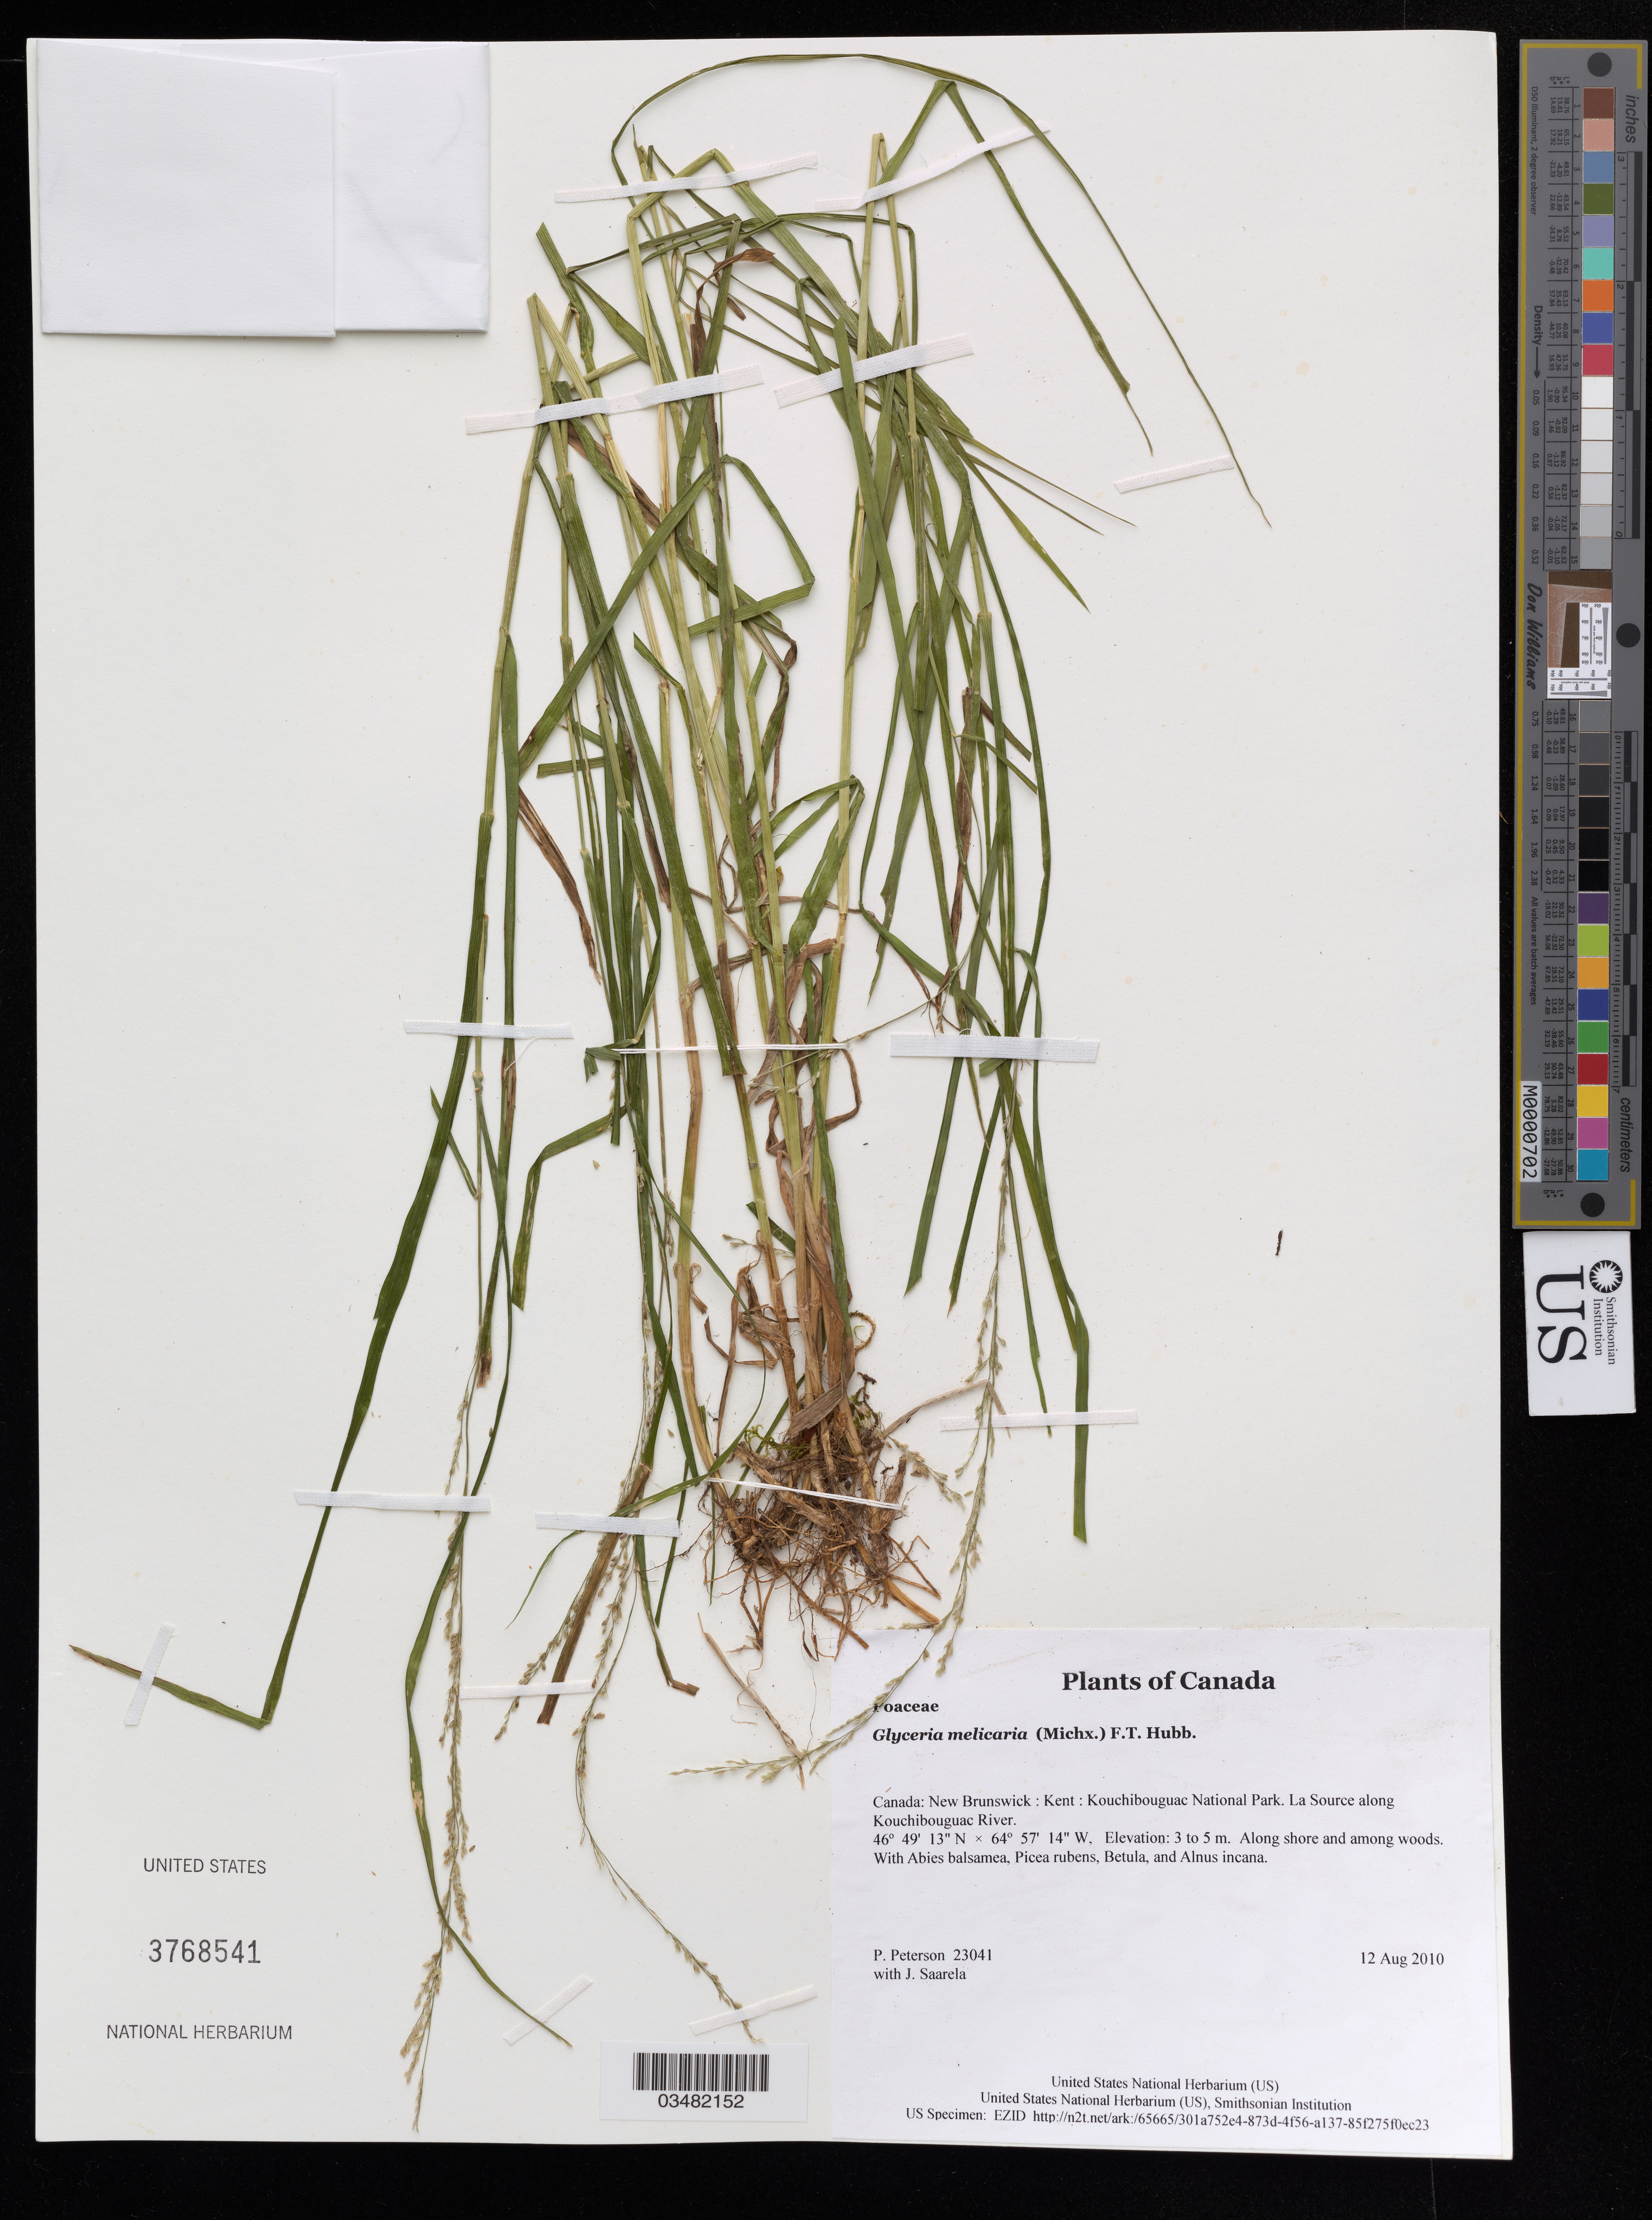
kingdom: Plantae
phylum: Tracheophyta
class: Liliopsida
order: Poales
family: Poaceae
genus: Glyceria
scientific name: Glyceria melicaria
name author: (Michx.) F.T. Hubb.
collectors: P. M. Peterson & J. Saarela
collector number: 23041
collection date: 2010-08-12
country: Canada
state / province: New Brunswick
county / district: Kent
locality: Kouchibouguac National Park. La Source along Kouchibouguac River.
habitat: Along shore and among woods.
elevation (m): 3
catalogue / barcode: US 3768541